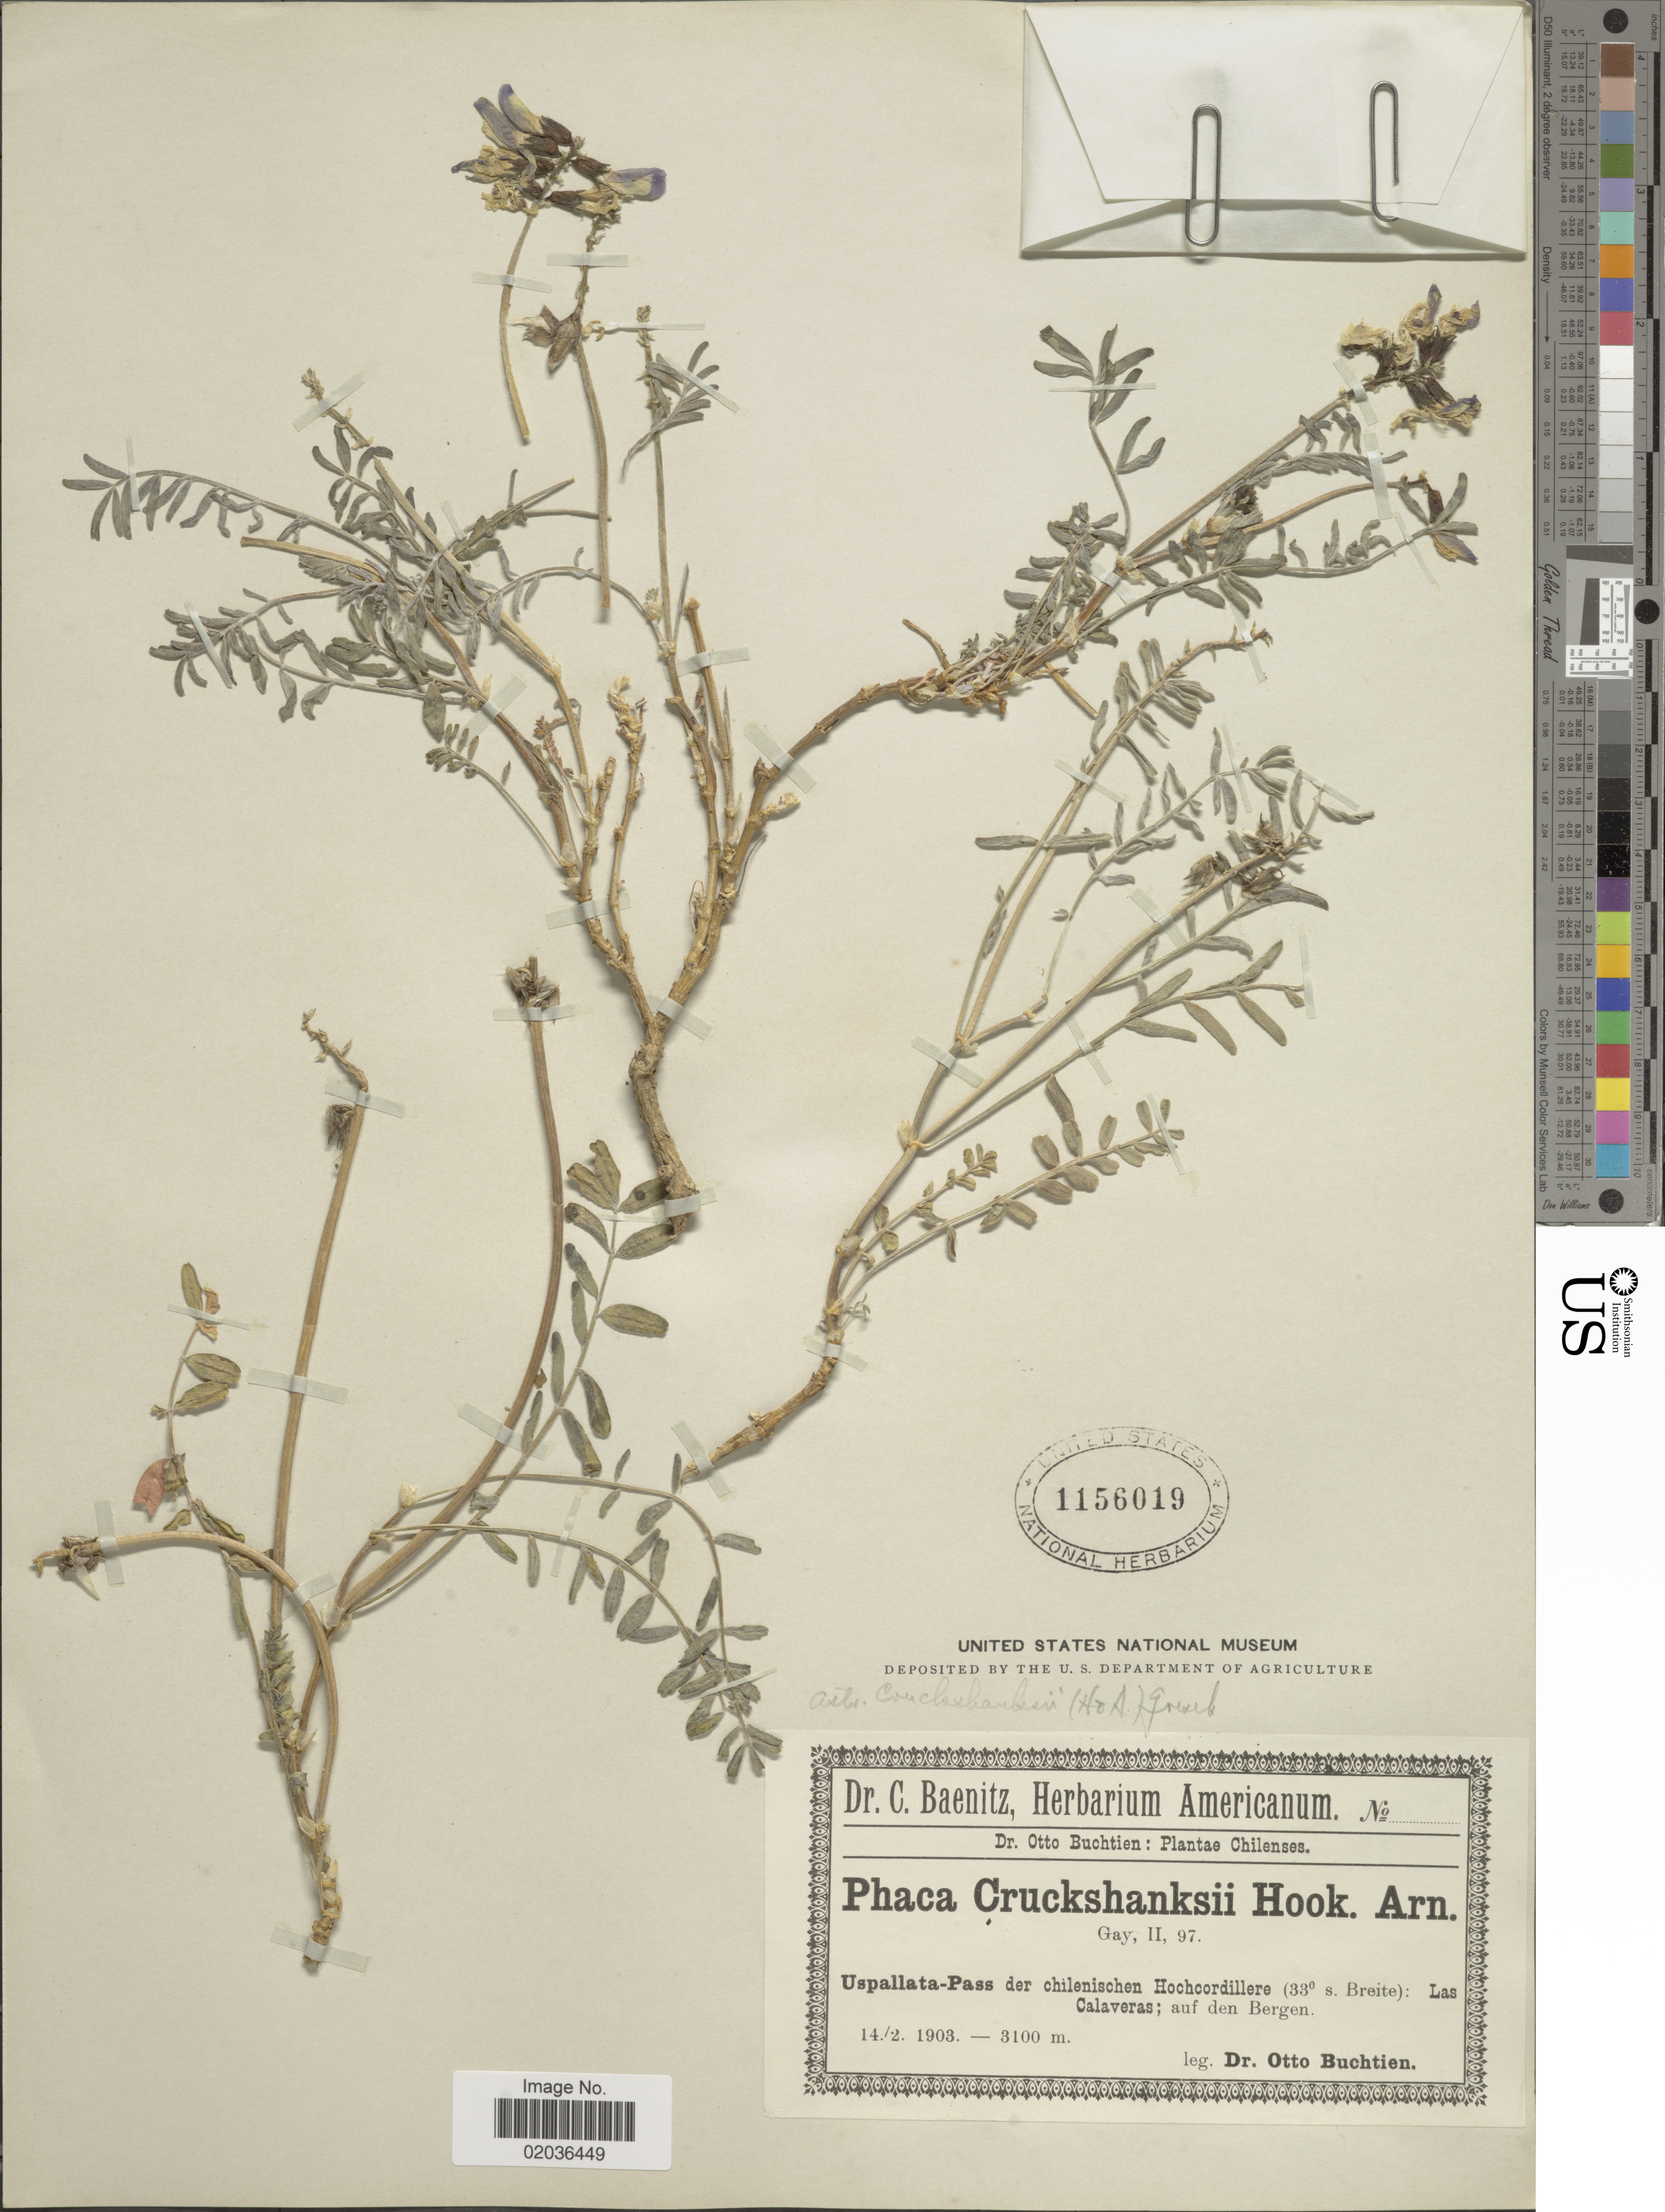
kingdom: Plantae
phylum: Tracheophyta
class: Magnoliopsida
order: Fabales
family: Fabaceae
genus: Astragalus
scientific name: Astragalus cruckshanksii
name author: (Hook. & Arn.) Griseb.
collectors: O. Buchtien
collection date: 1903-02-14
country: Chile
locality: Uspallata- Pass der chilenischen Hochcordillere: Las Calaveras; auf den Bergen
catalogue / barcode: US 1156019